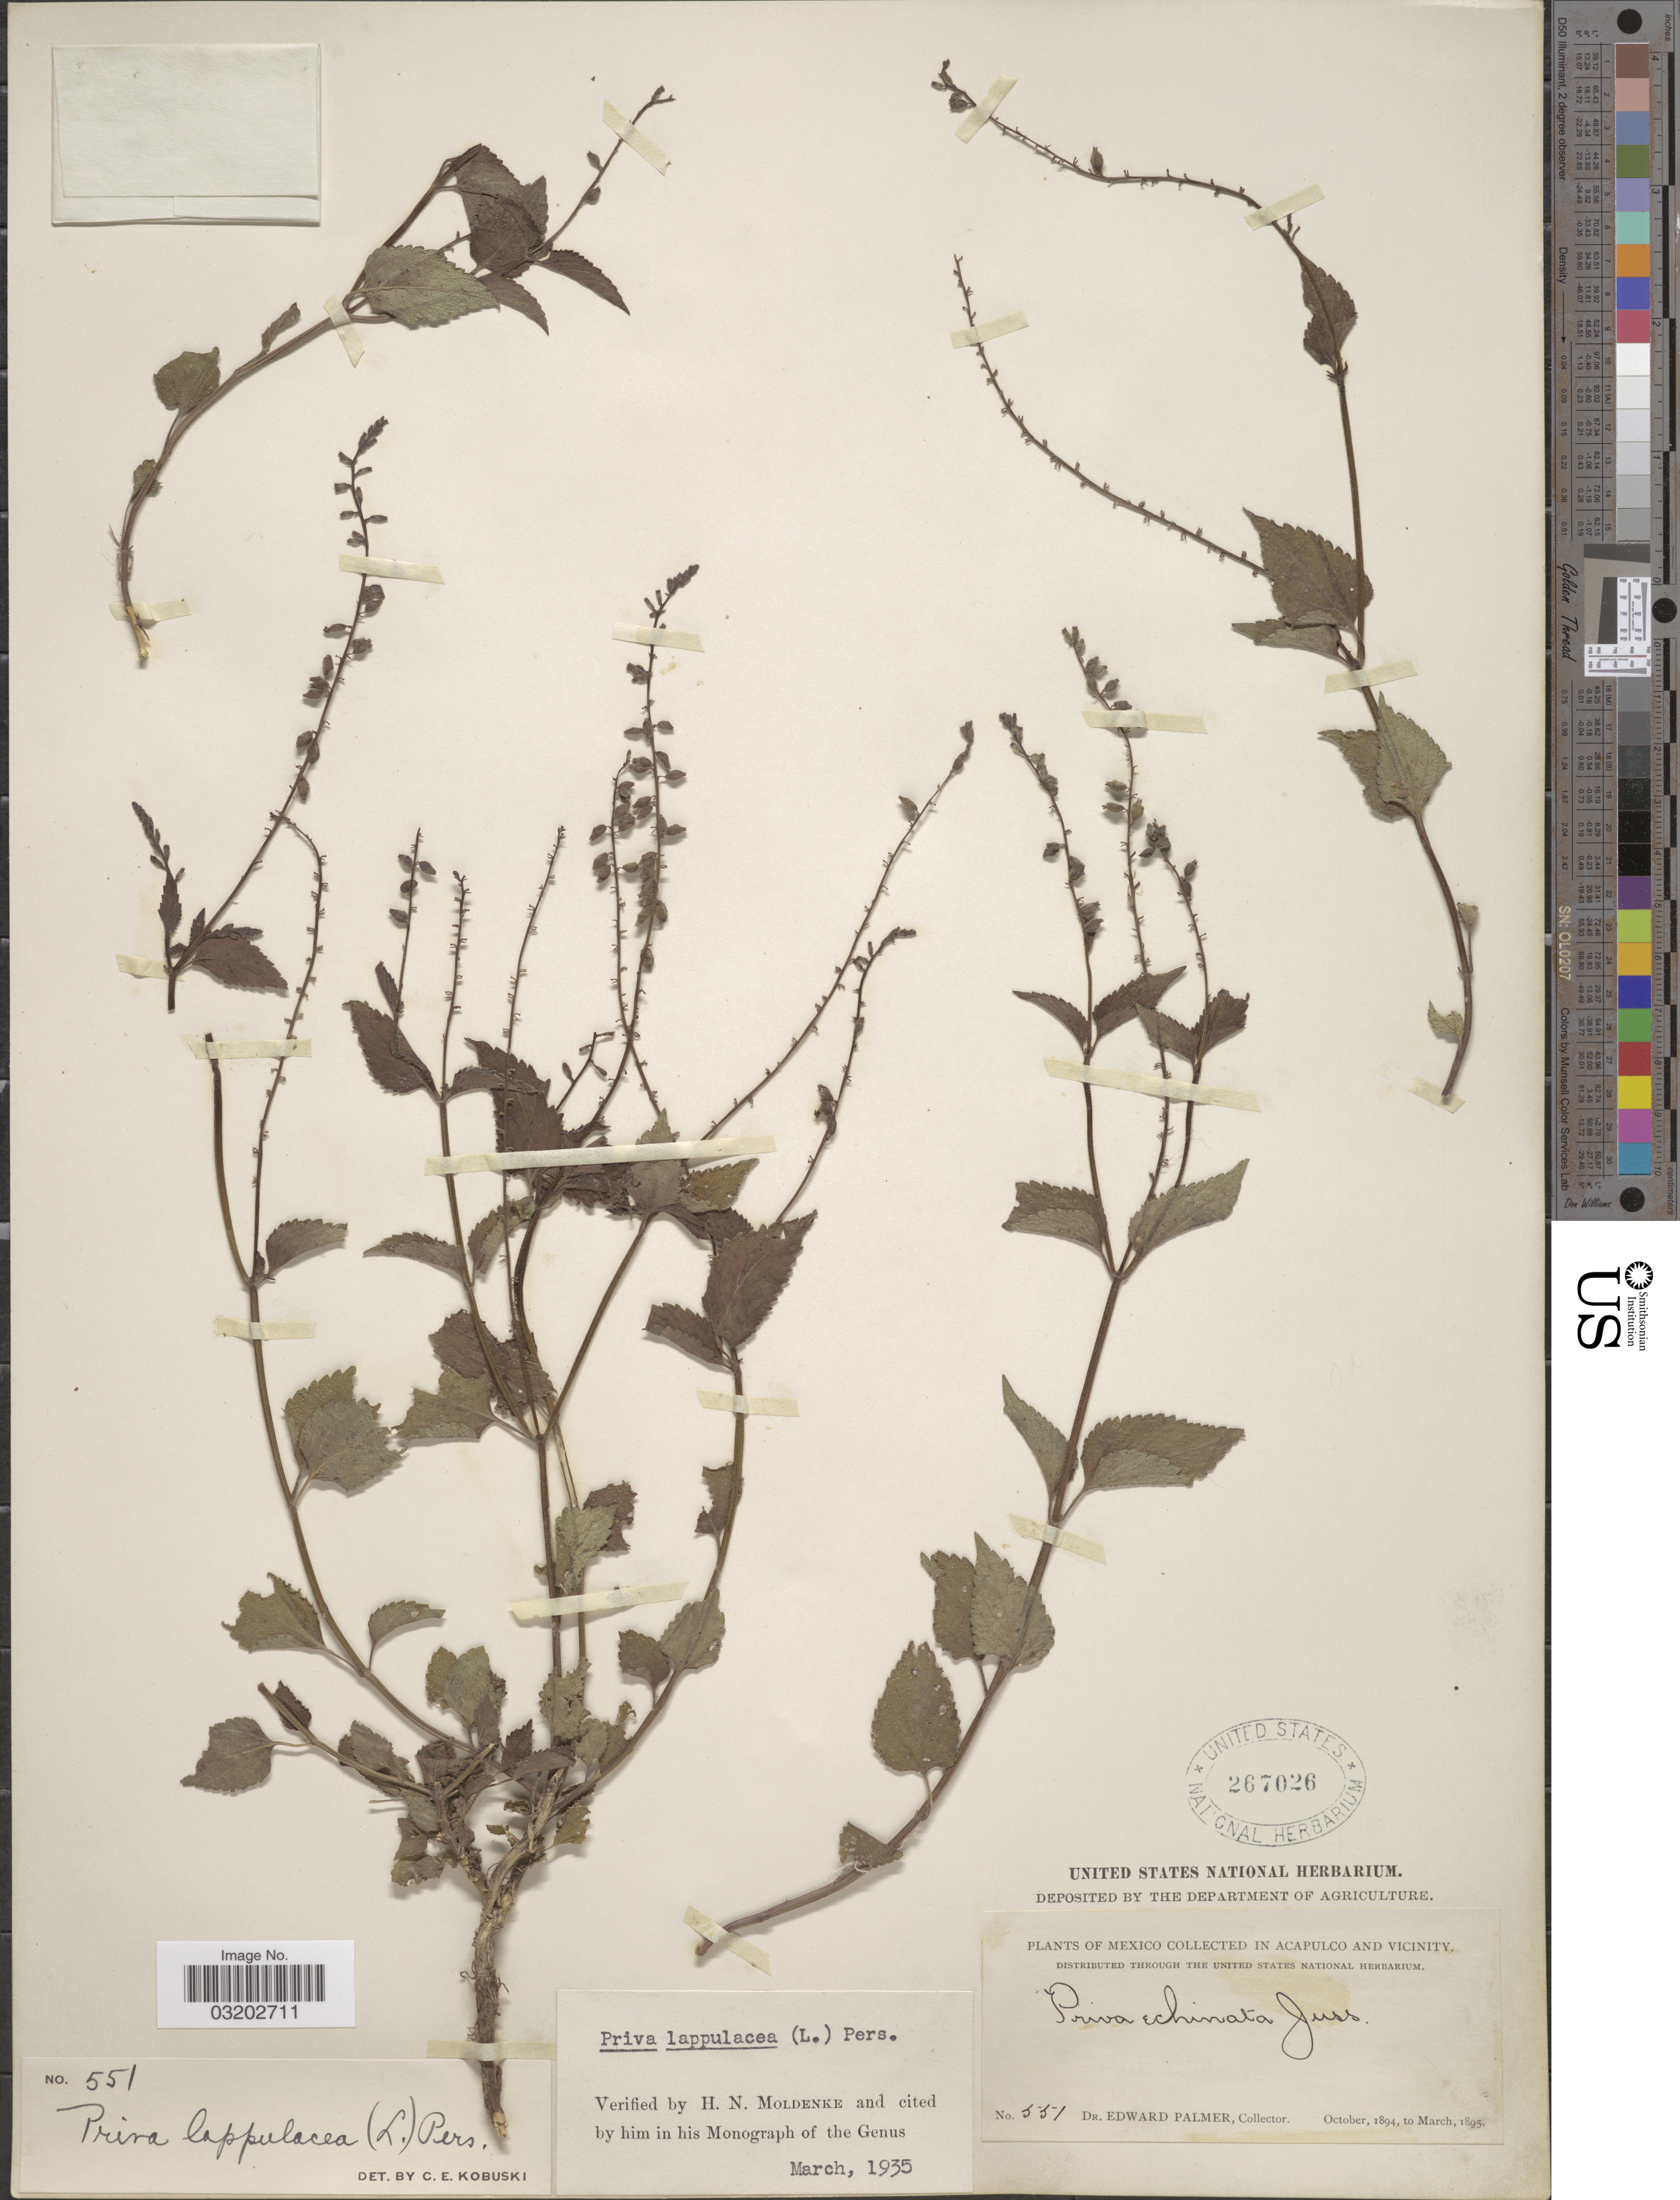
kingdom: Plantae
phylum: Tracheophyta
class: Magnoliopsida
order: Lamiales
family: Verbenaceae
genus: Priva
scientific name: Priva lappulacea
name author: (L.) Pers.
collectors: E. Palmer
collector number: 551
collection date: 1894-10/1895-03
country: Mexico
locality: Acapulco and Vicinity.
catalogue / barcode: US 267026